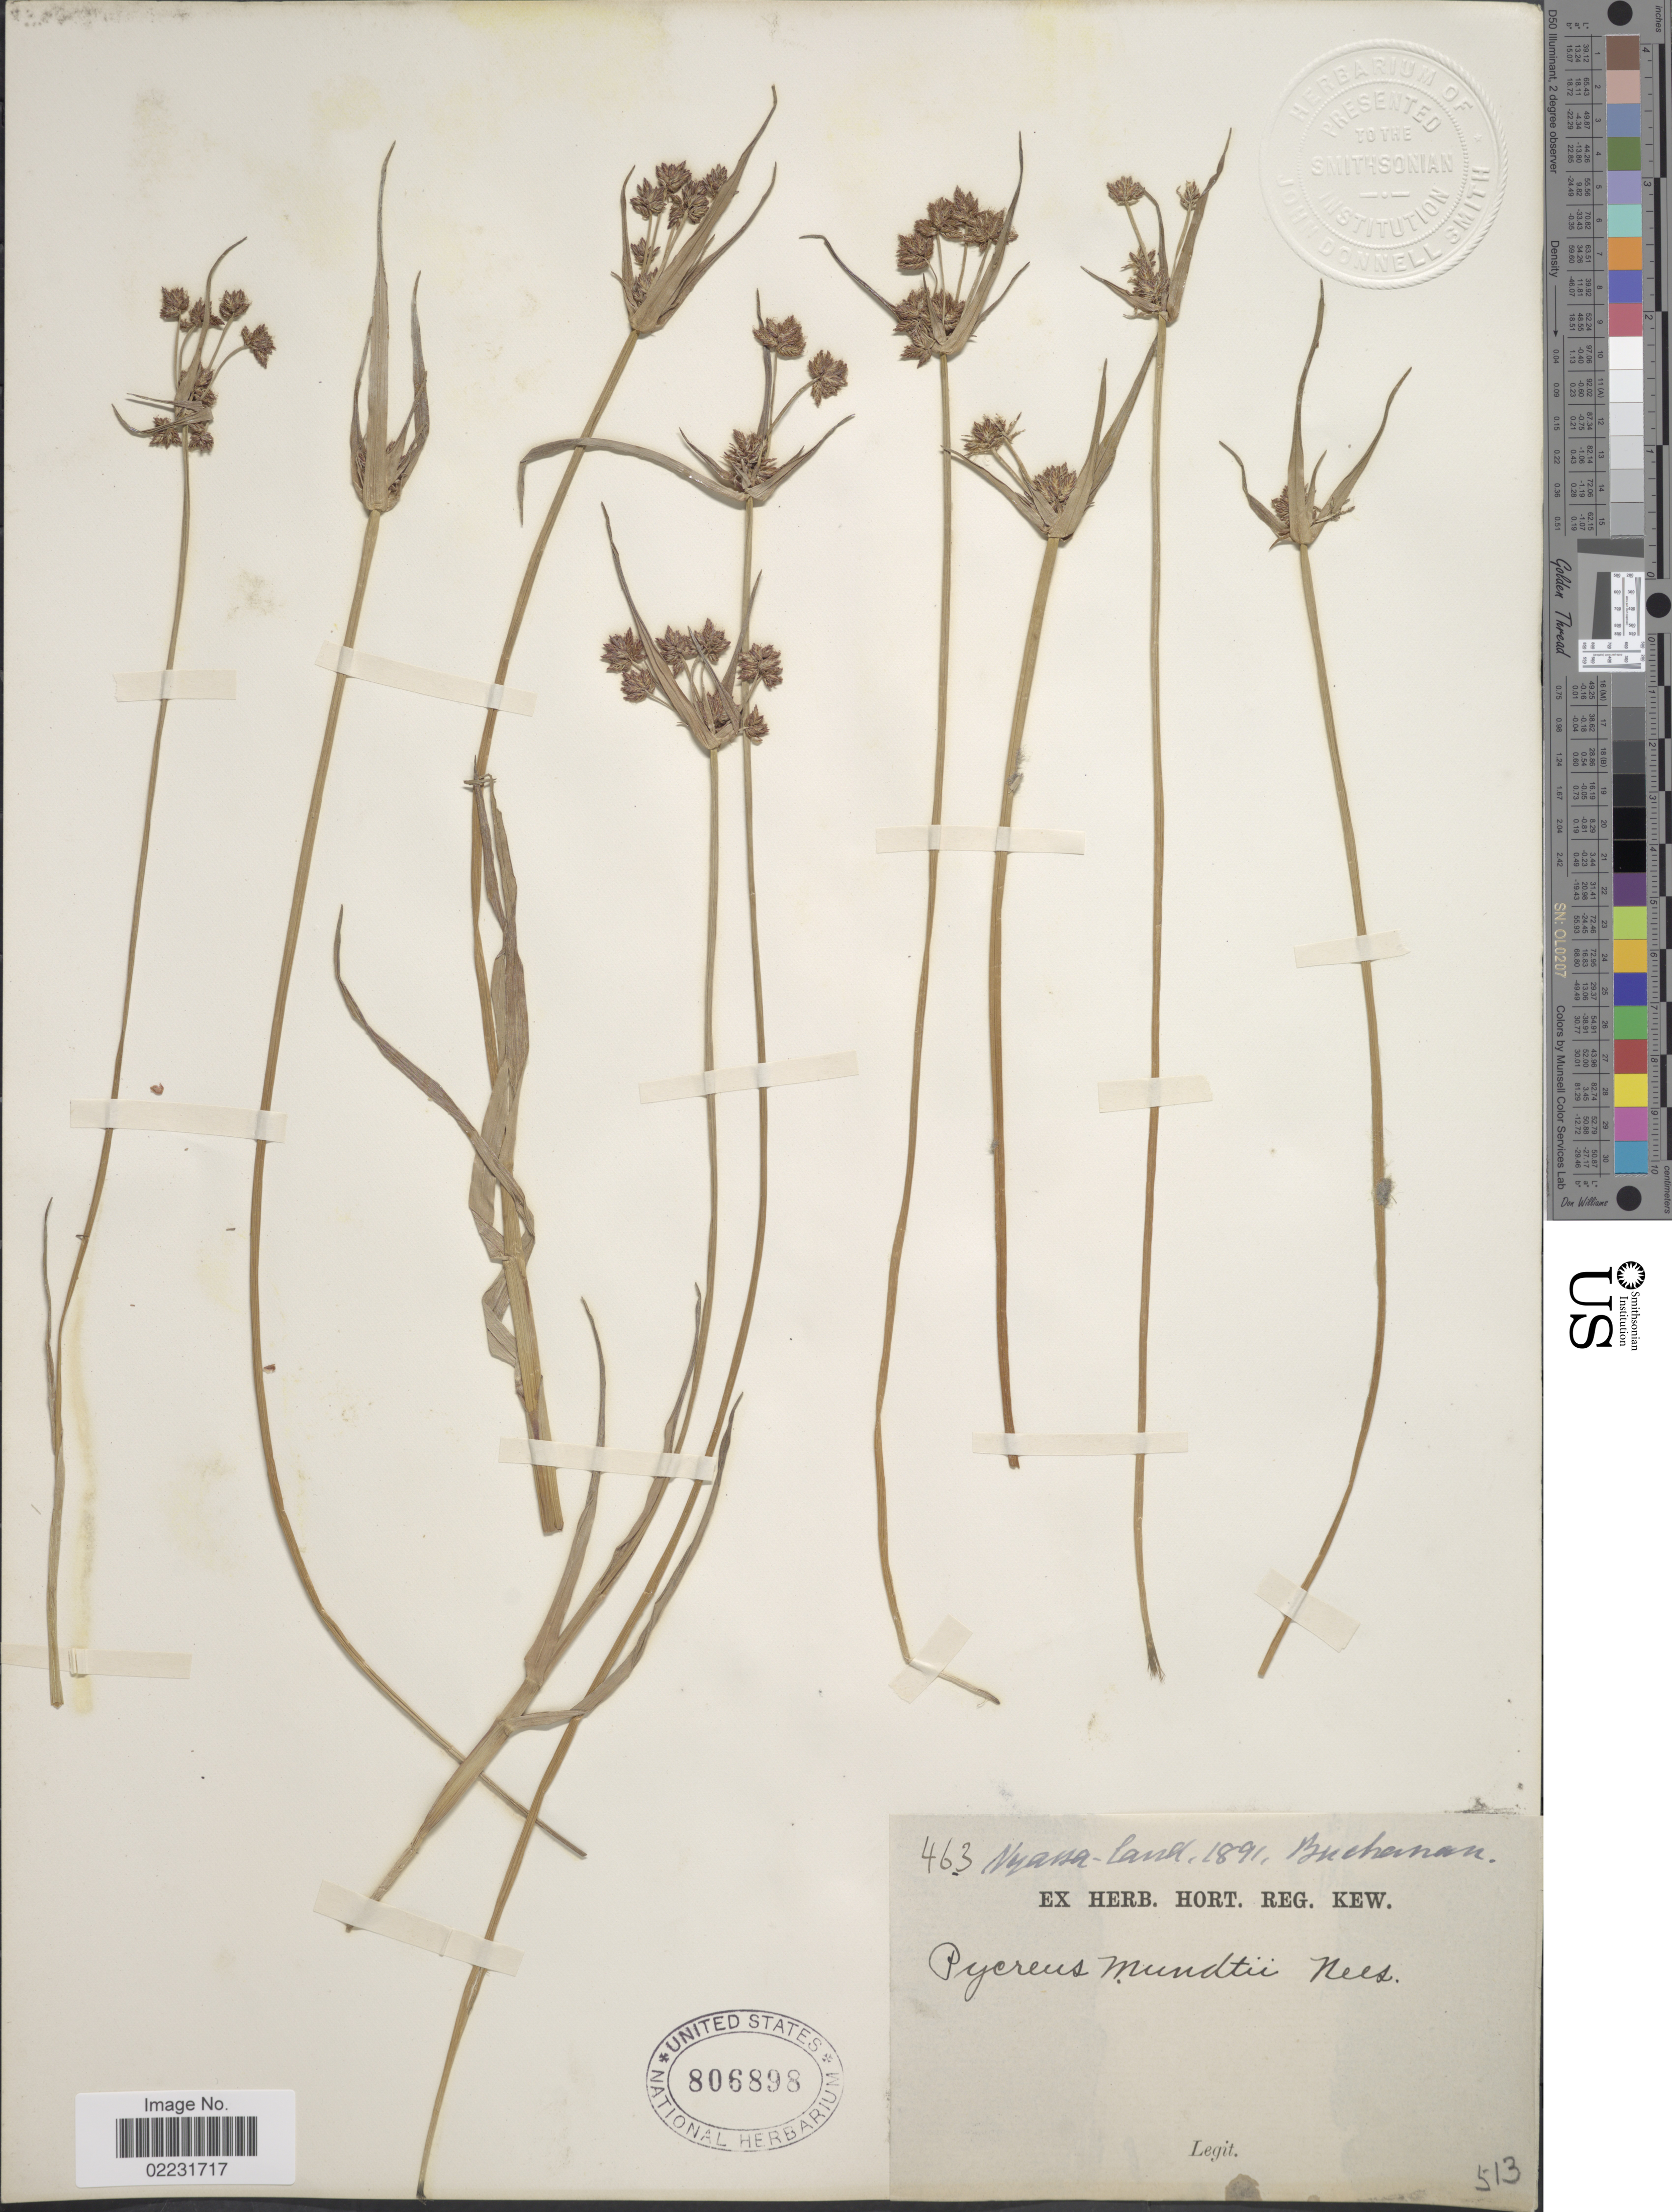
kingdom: Plantae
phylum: Tracheophyta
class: Liliopsida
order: Poales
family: Cyperaceae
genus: Cyperus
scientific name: Cyperus mundtii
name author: (Nees) Kunth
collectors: -. Buchanan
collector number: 463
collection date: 1891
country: Malawi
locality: Nyassa-land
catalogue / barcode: US 806898